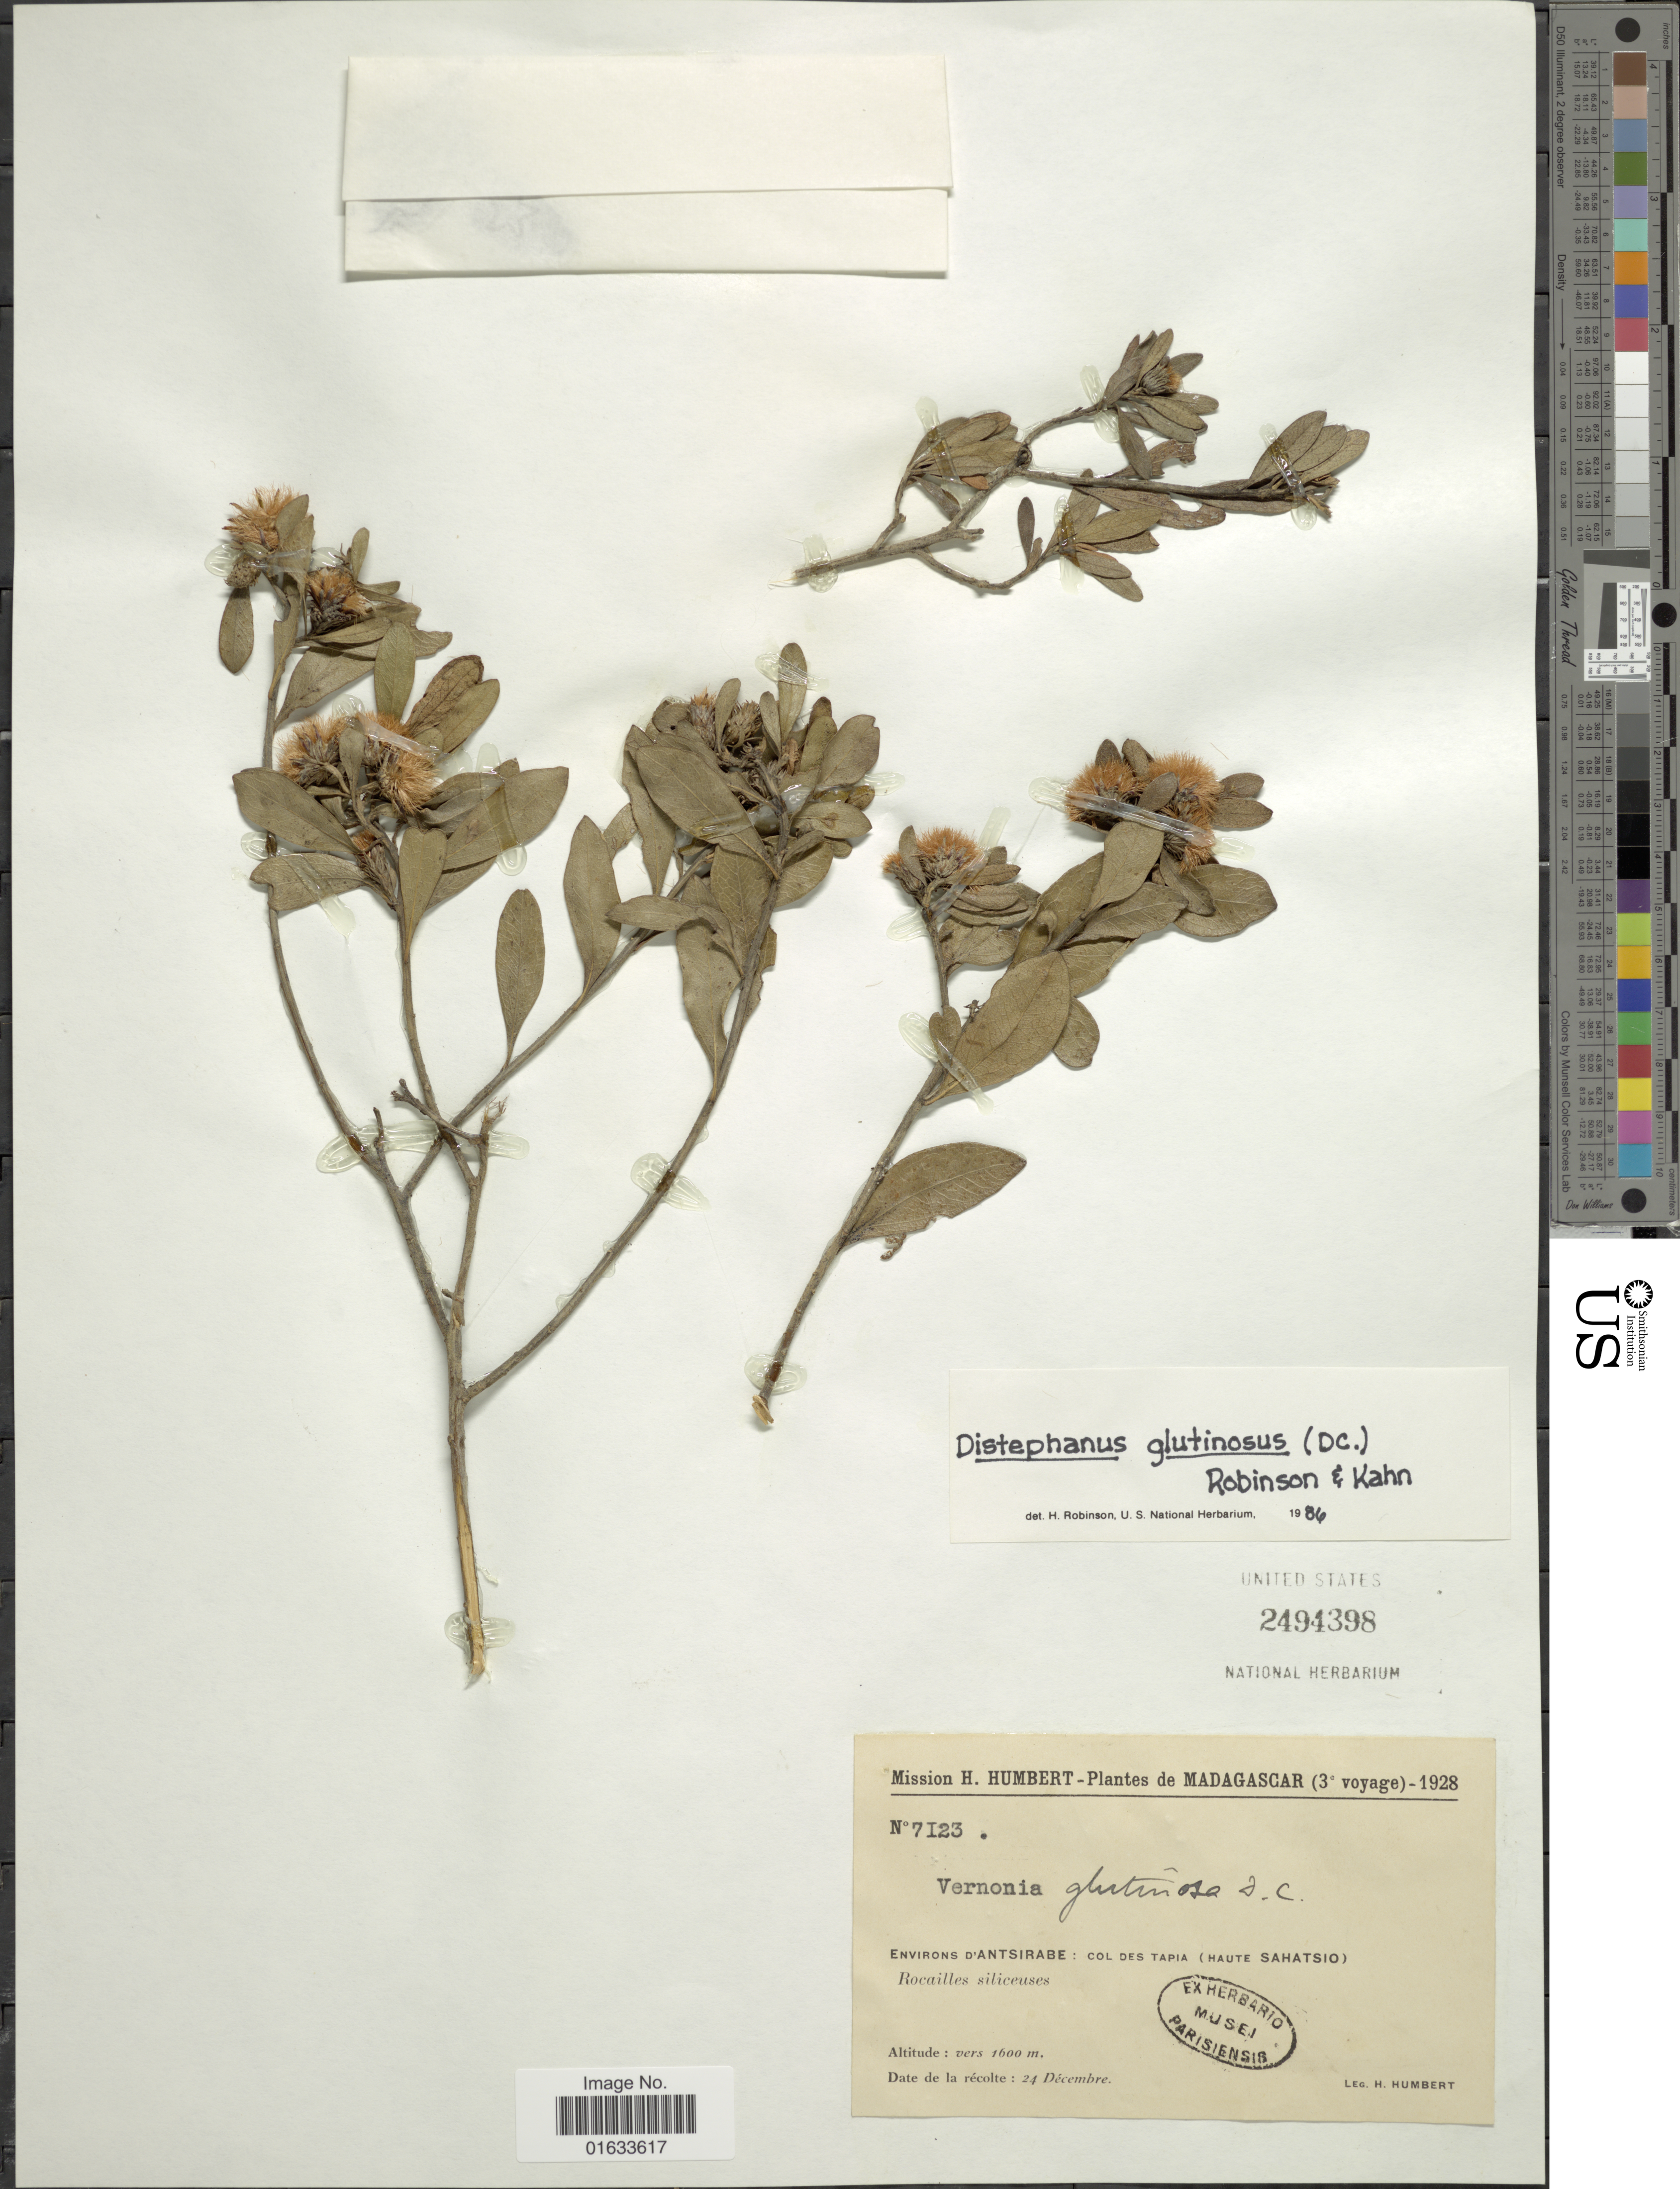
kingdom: Plantae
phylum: Tracheophyta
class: Magnoliopsida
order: Asterales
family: Asteraceae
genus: Distephanus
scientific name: Distephanus glutinosus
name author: (DC.) H. Rob. & B. Kahn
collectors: H. Humbert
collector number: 7123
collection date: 1928-12-24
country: Madagascar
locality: Environs D'Antsirabe: Col de Tapia (Haute Sahatsio).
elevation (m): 1600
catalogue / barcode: US 2494398